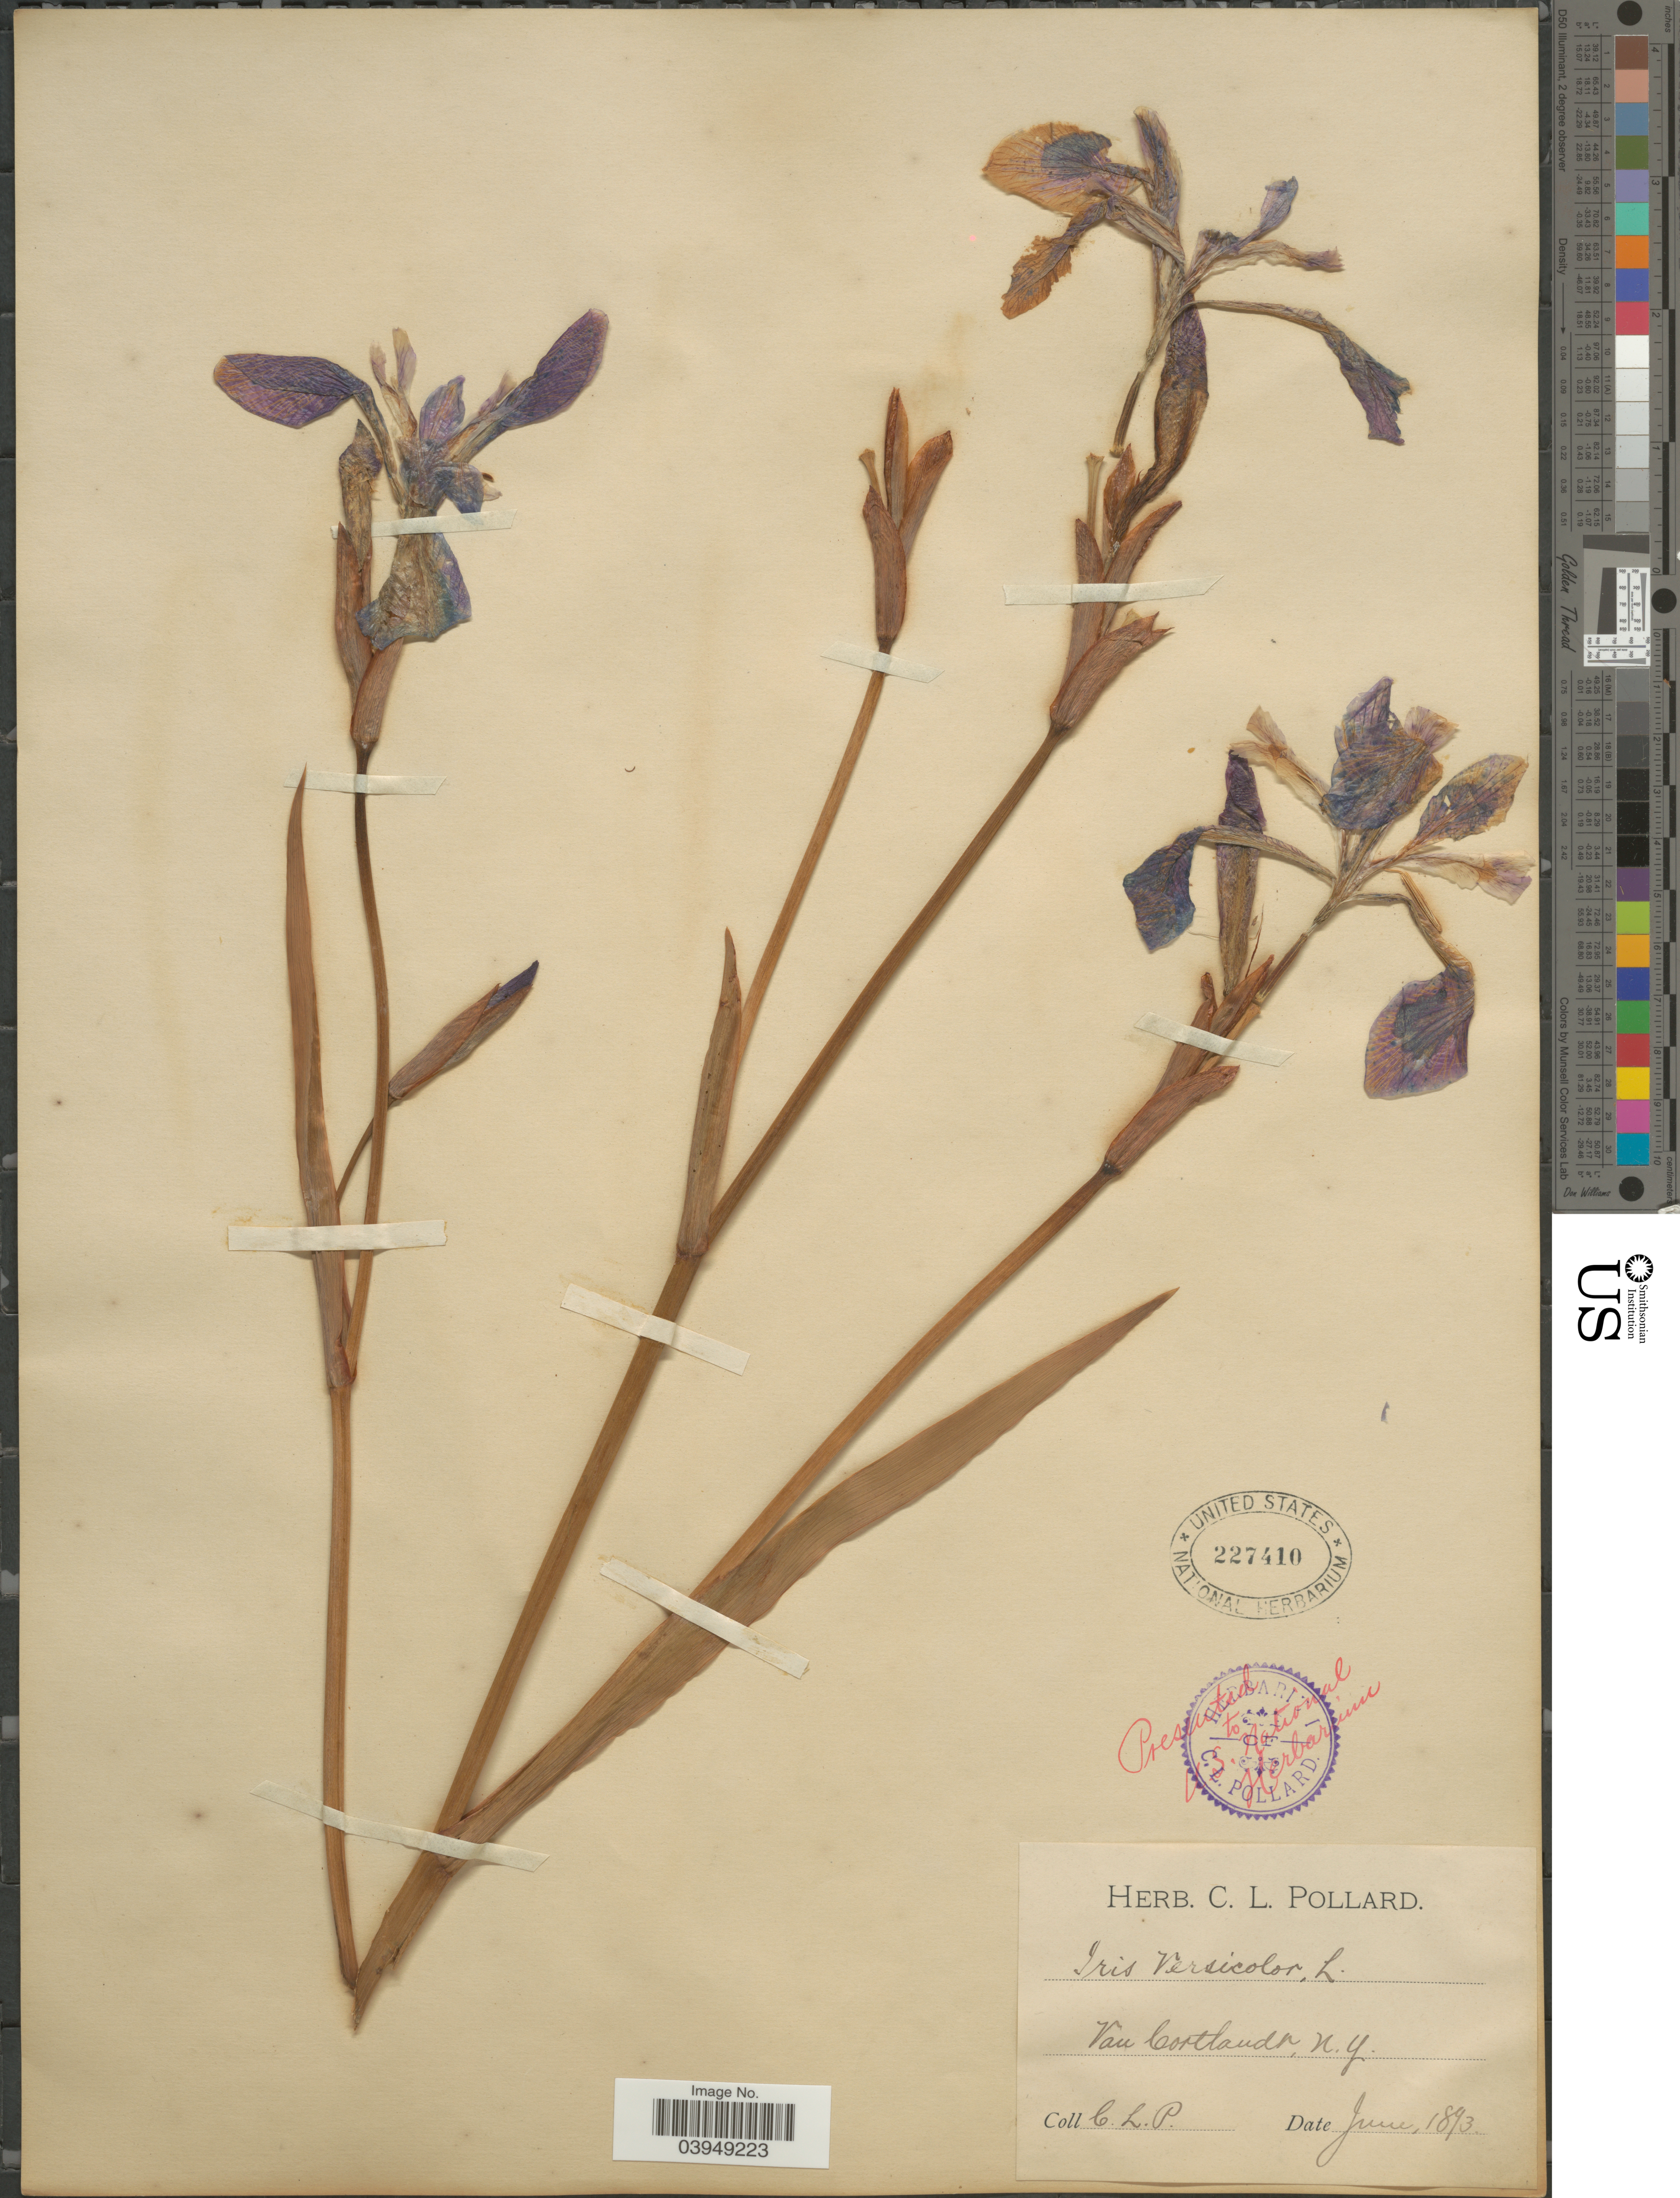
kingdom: Plantae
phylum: Tracheophyta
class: Liliopsida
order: Asparagales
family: Iridaceae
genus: Iris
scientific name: Iris versicolor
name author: L.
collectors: C. L. Pollard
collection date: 1893-06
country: United States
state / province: New York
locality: Van Cortlandt.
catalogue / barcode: US 227410